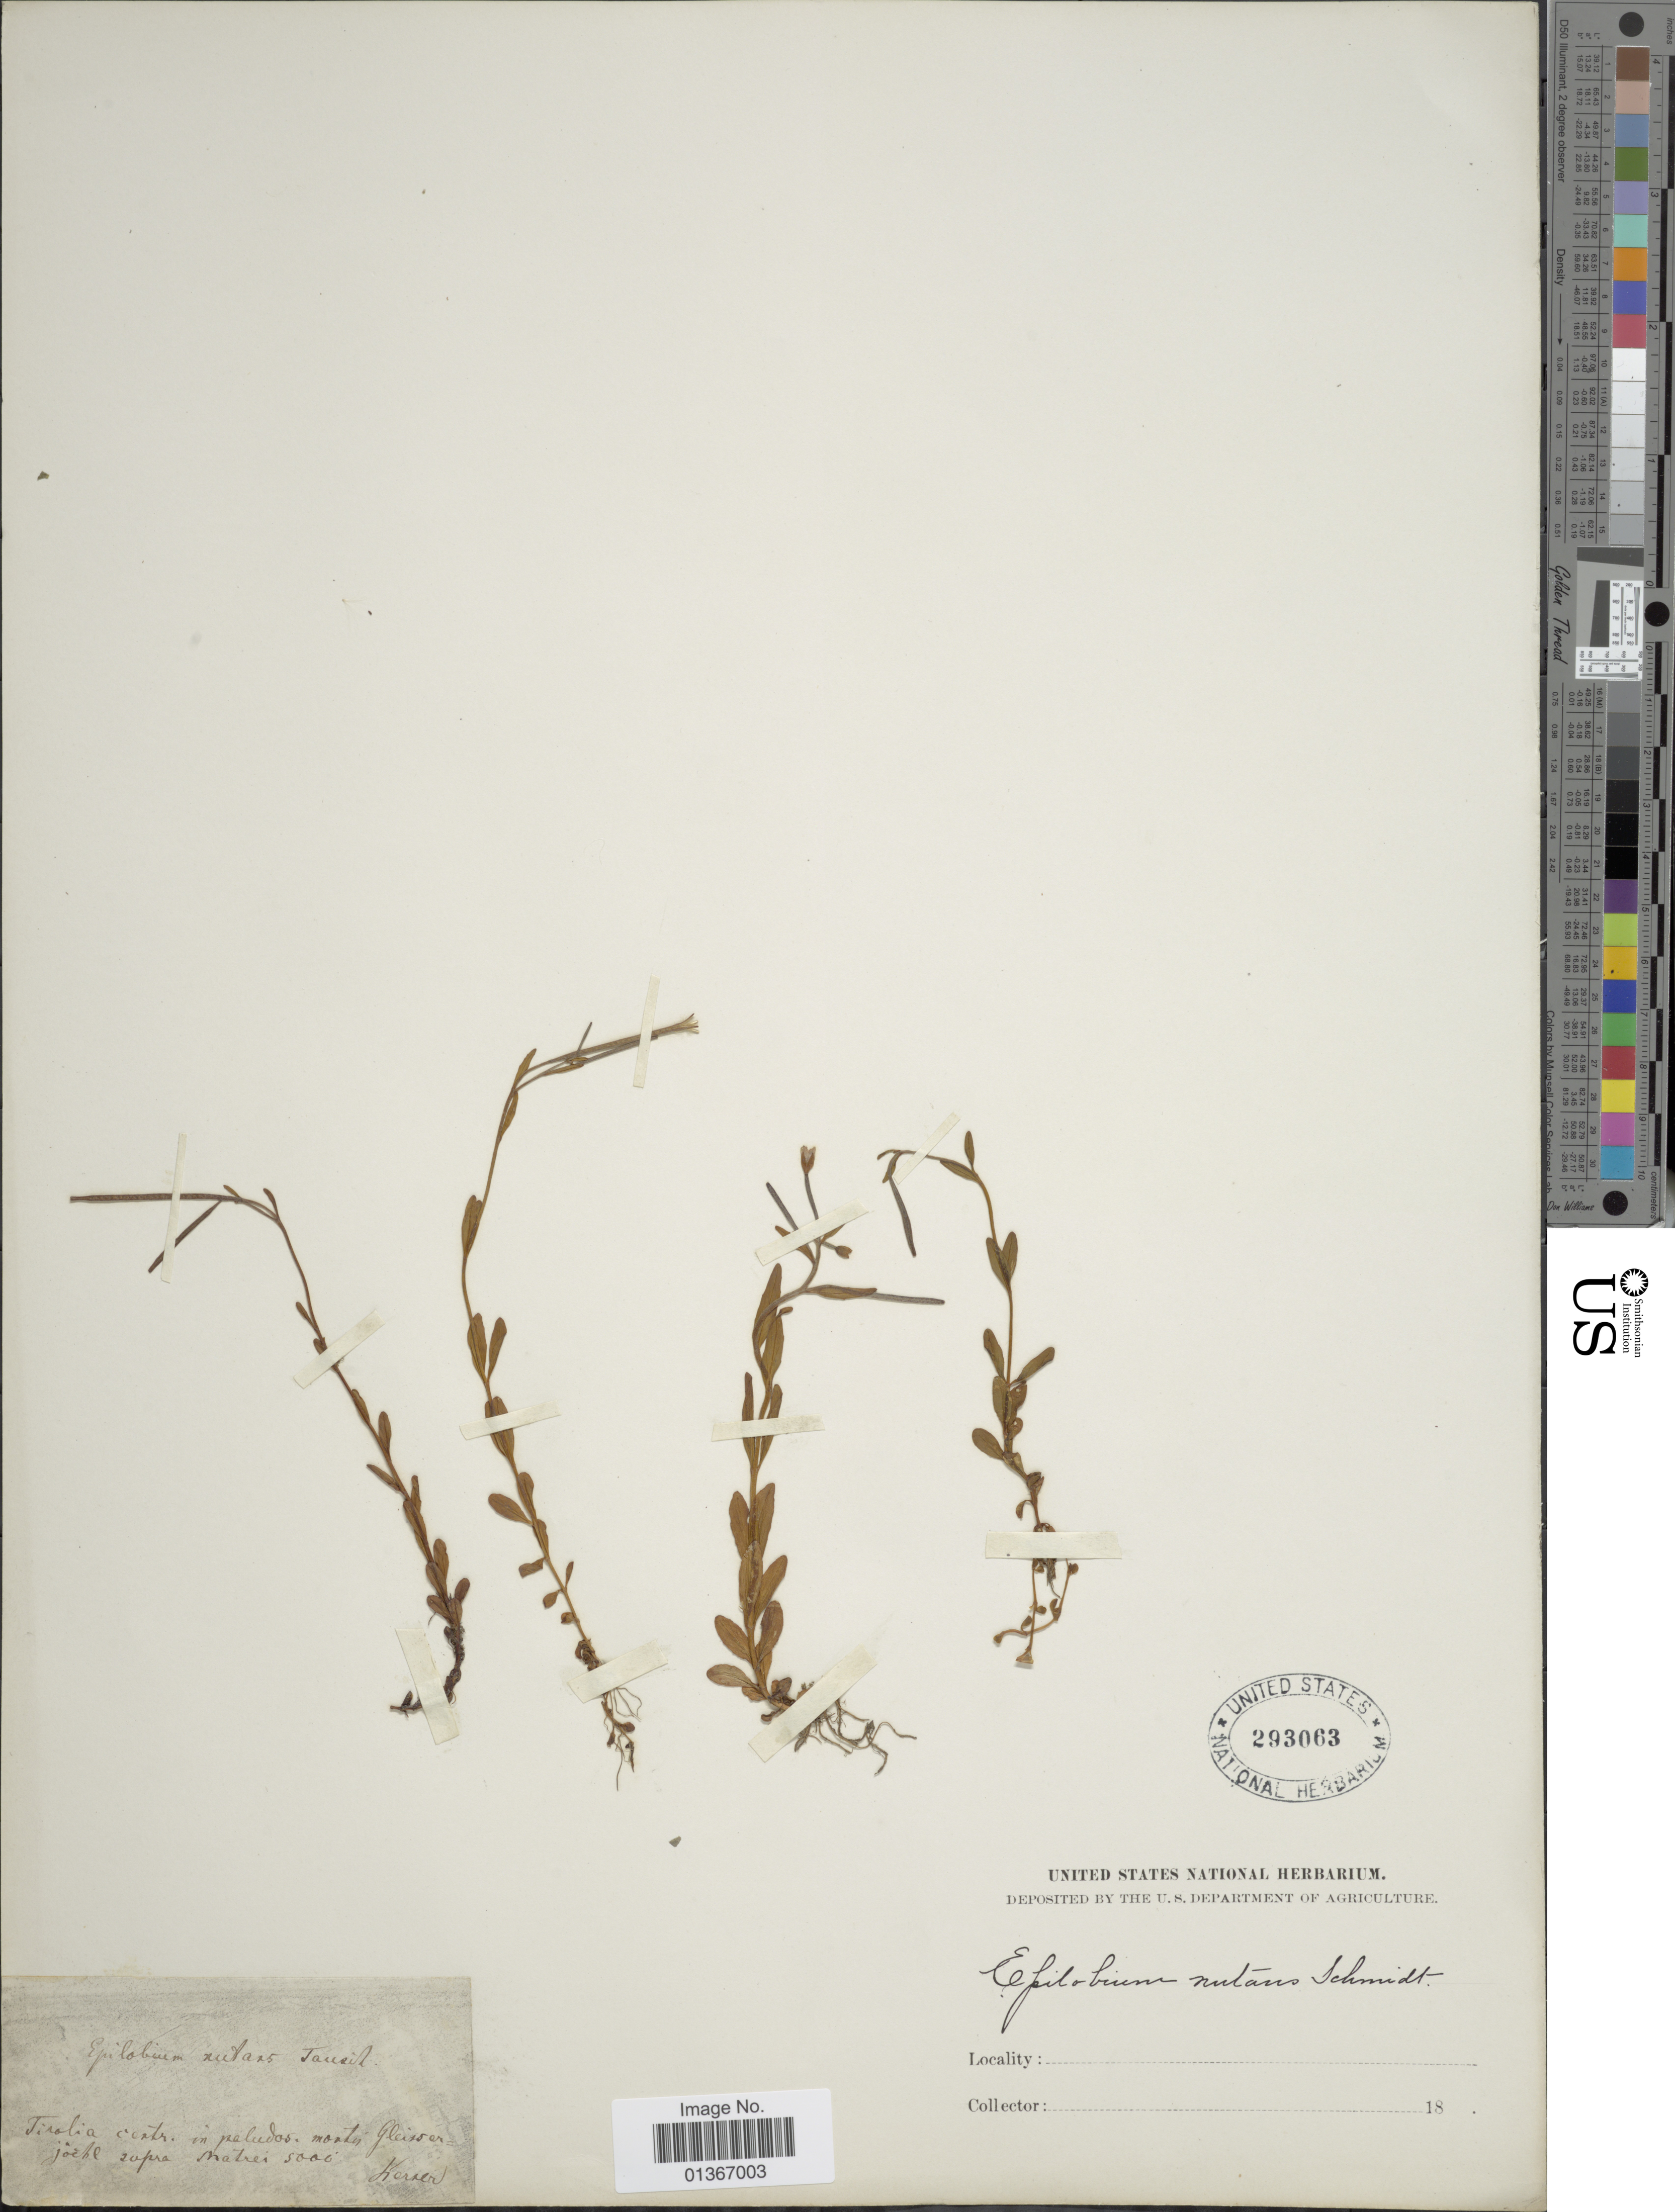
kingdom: Plantae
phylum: Tracheophyta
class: Magnoliopsida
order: Myrtales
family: Onagraceae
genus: Epilobium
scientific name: Epilobium nutans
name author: F.W. Schmidt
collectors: Kerser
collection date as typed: Transcribed d/m/y: //18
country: Austria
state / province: Tirol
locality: In paludos montin Gleisson joche supra. [interpreted]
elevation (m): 5000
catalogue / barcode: US 293063